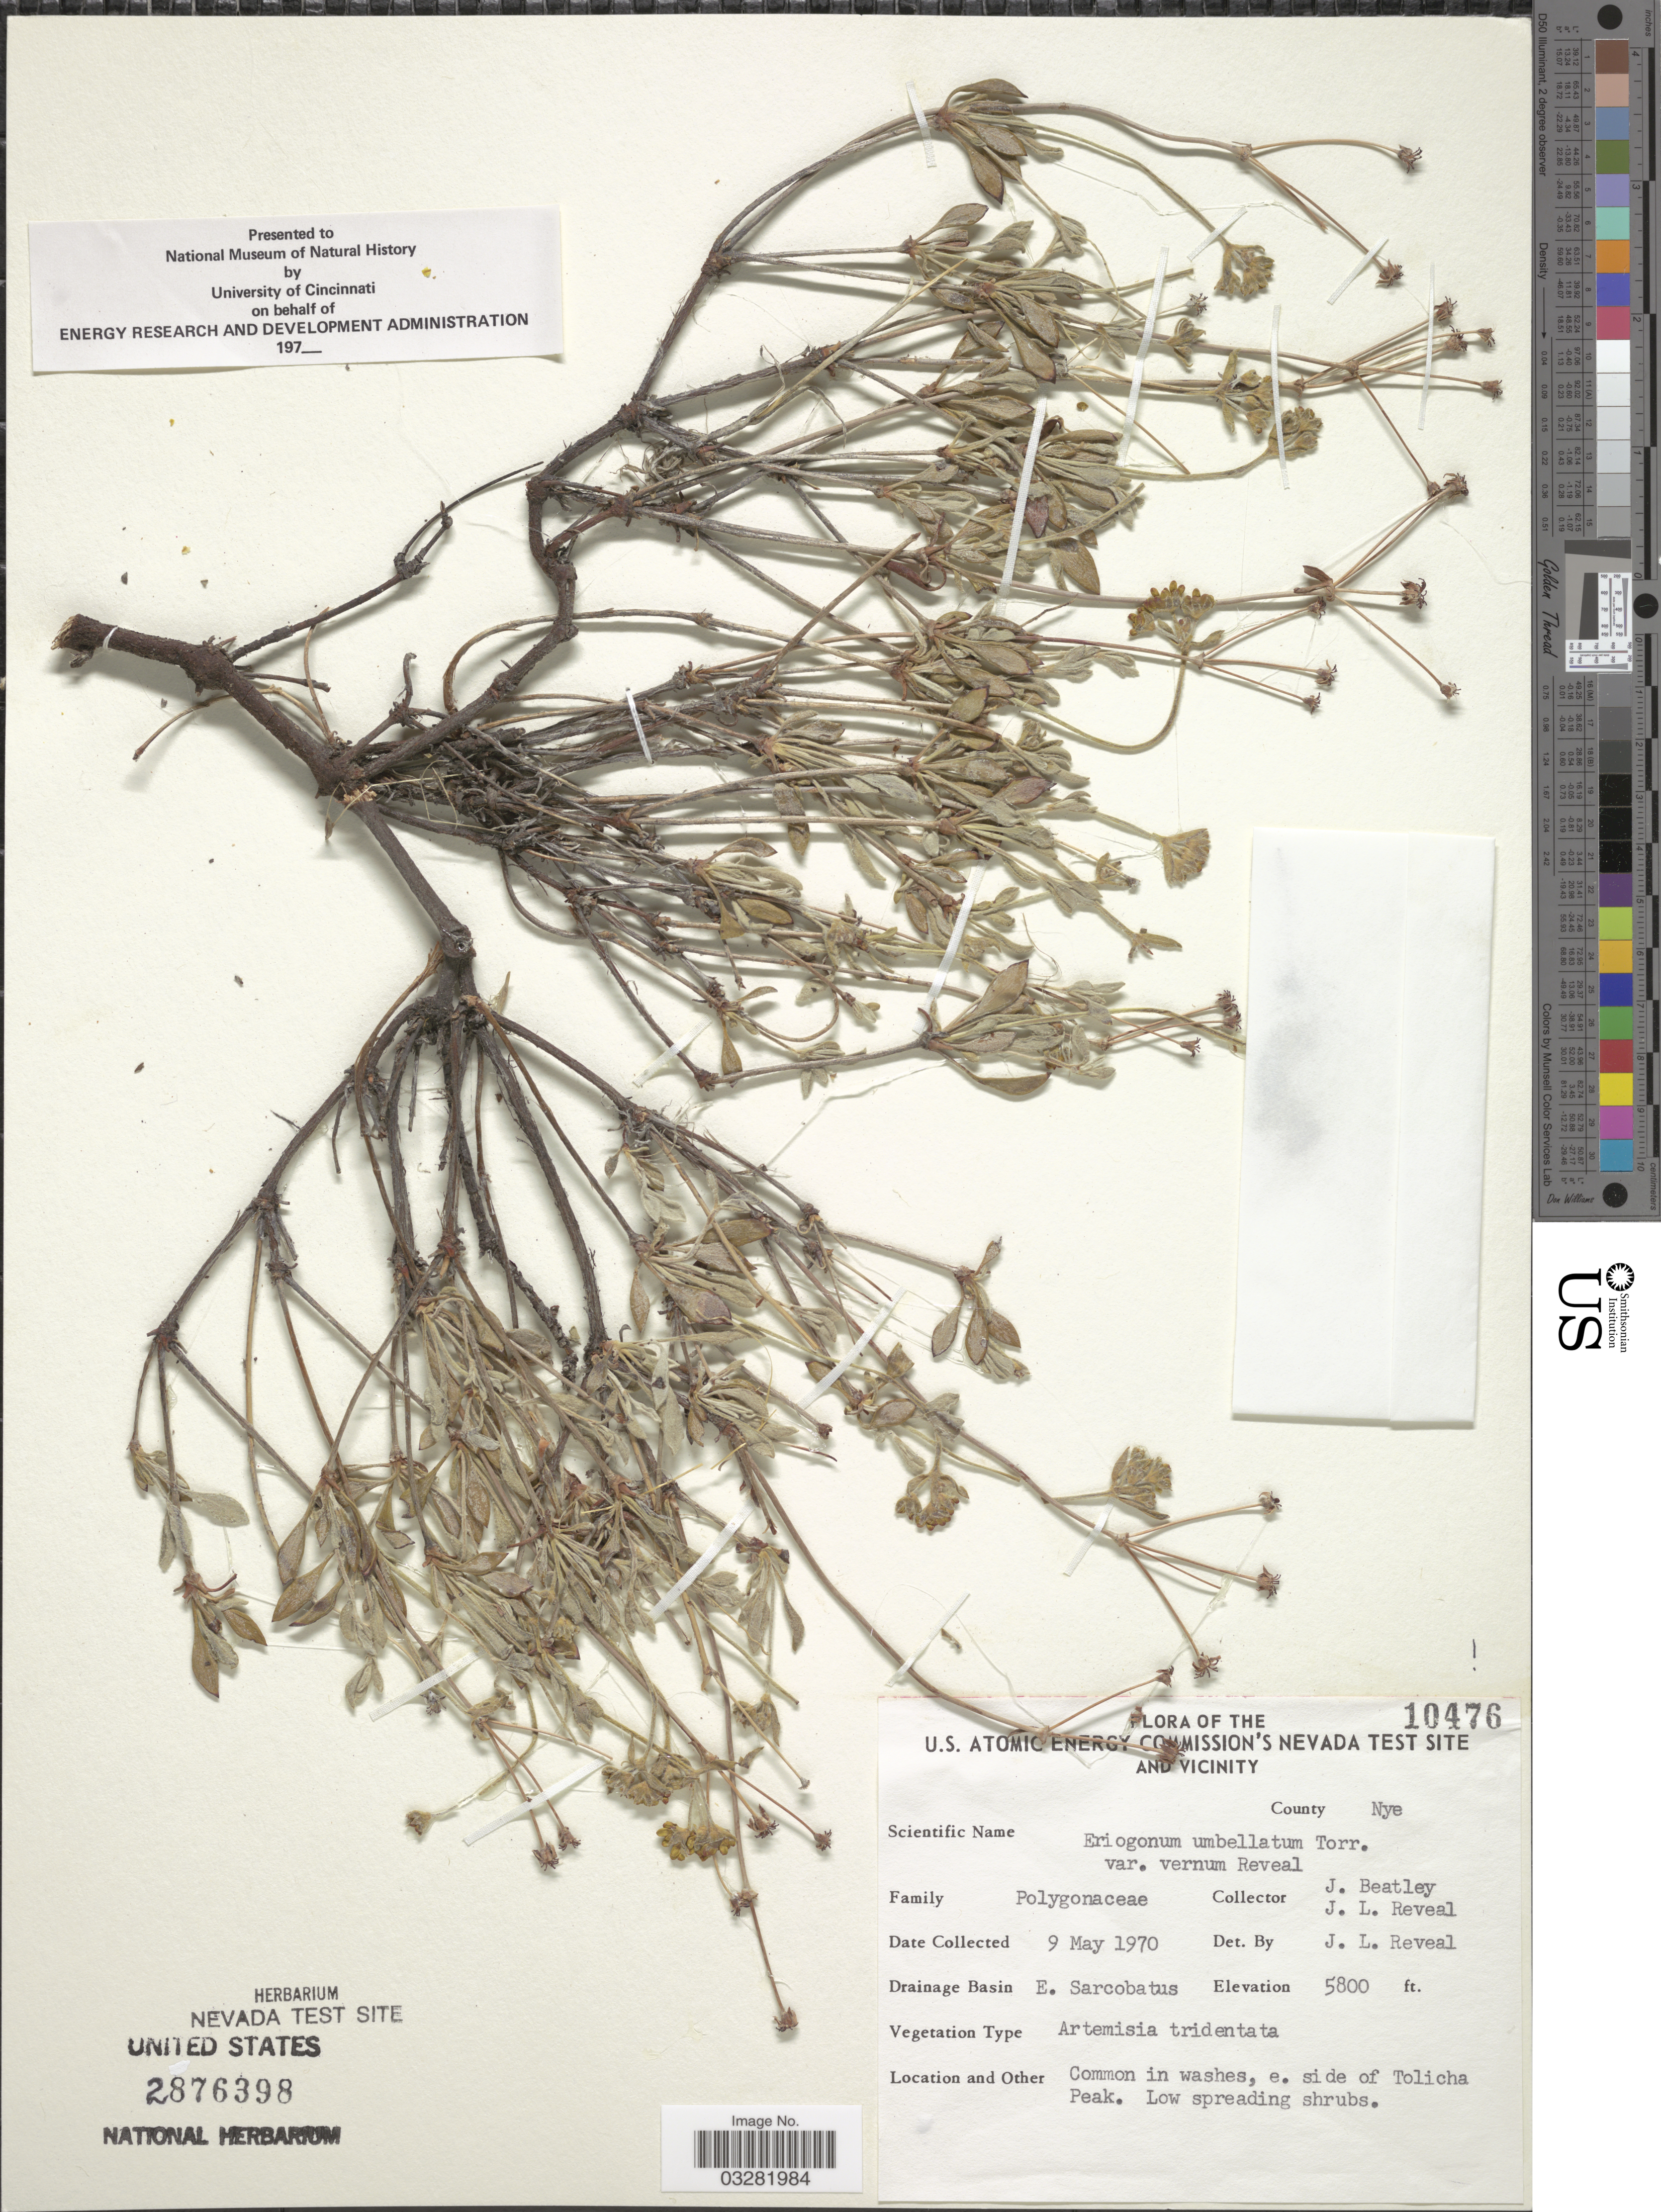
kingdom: Plantae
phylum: Tracheophyta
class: Magnoliopsida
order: Caryophyllales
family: Polygonaceae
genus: Eriogonum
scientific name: Eriogonum umbellatum var. vernum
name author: Reveal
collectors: J. C. Beatley & J. L. Reveal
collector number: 10476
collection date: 1970-05-09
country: United States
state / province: Nevada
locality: The U.S. Atomic Energy Commission's Nevada Test Site and Vicinity. County Nye. Common in washes, e. side of Tolicha Peak.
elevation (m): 1768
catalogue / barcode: US 2876398